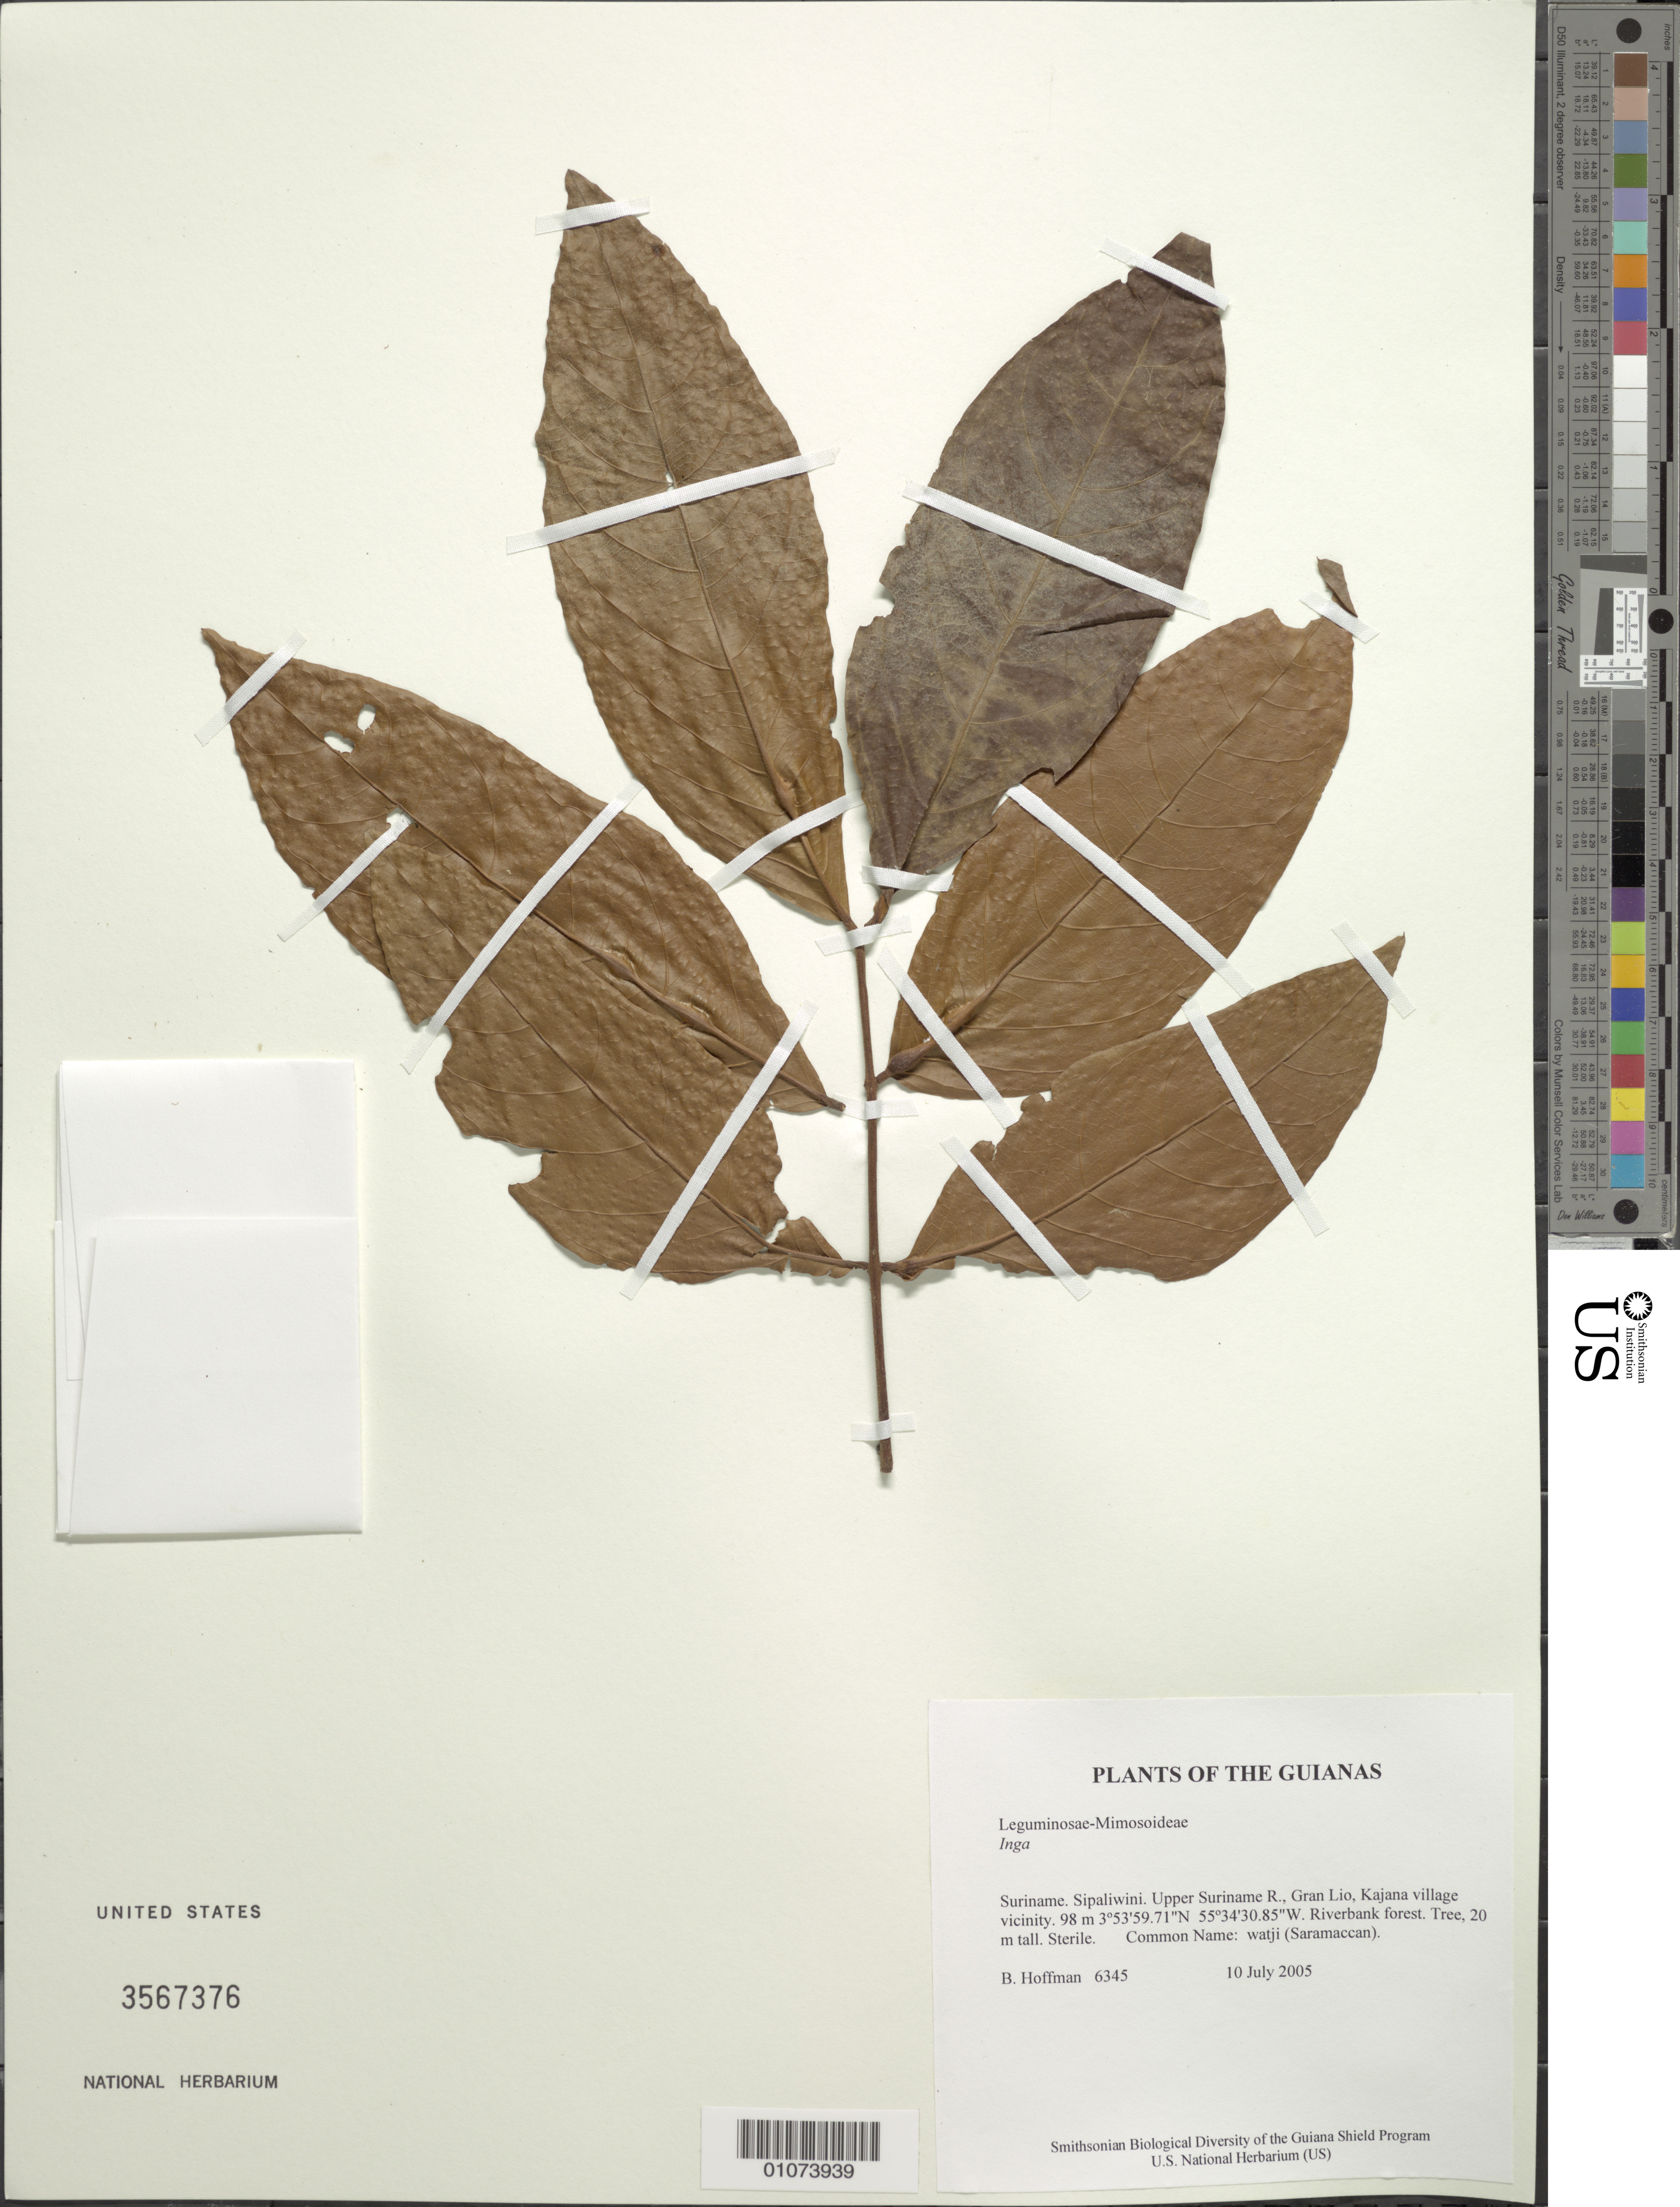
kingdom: Plantae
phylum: Tracheophyta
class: Magnoliopsida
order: Fabales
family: Fabaceae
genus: Inga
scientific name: Inga sp.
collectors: B. Hoffman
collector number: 6345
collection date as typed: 16 September 2005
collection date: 2005-09-16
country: Suriname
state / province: Sipaliwini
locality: Upper Suriname R., Gran Lio, Kajana village vicinity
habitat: Riverbank forest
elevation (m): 98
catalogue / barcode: US 3567376